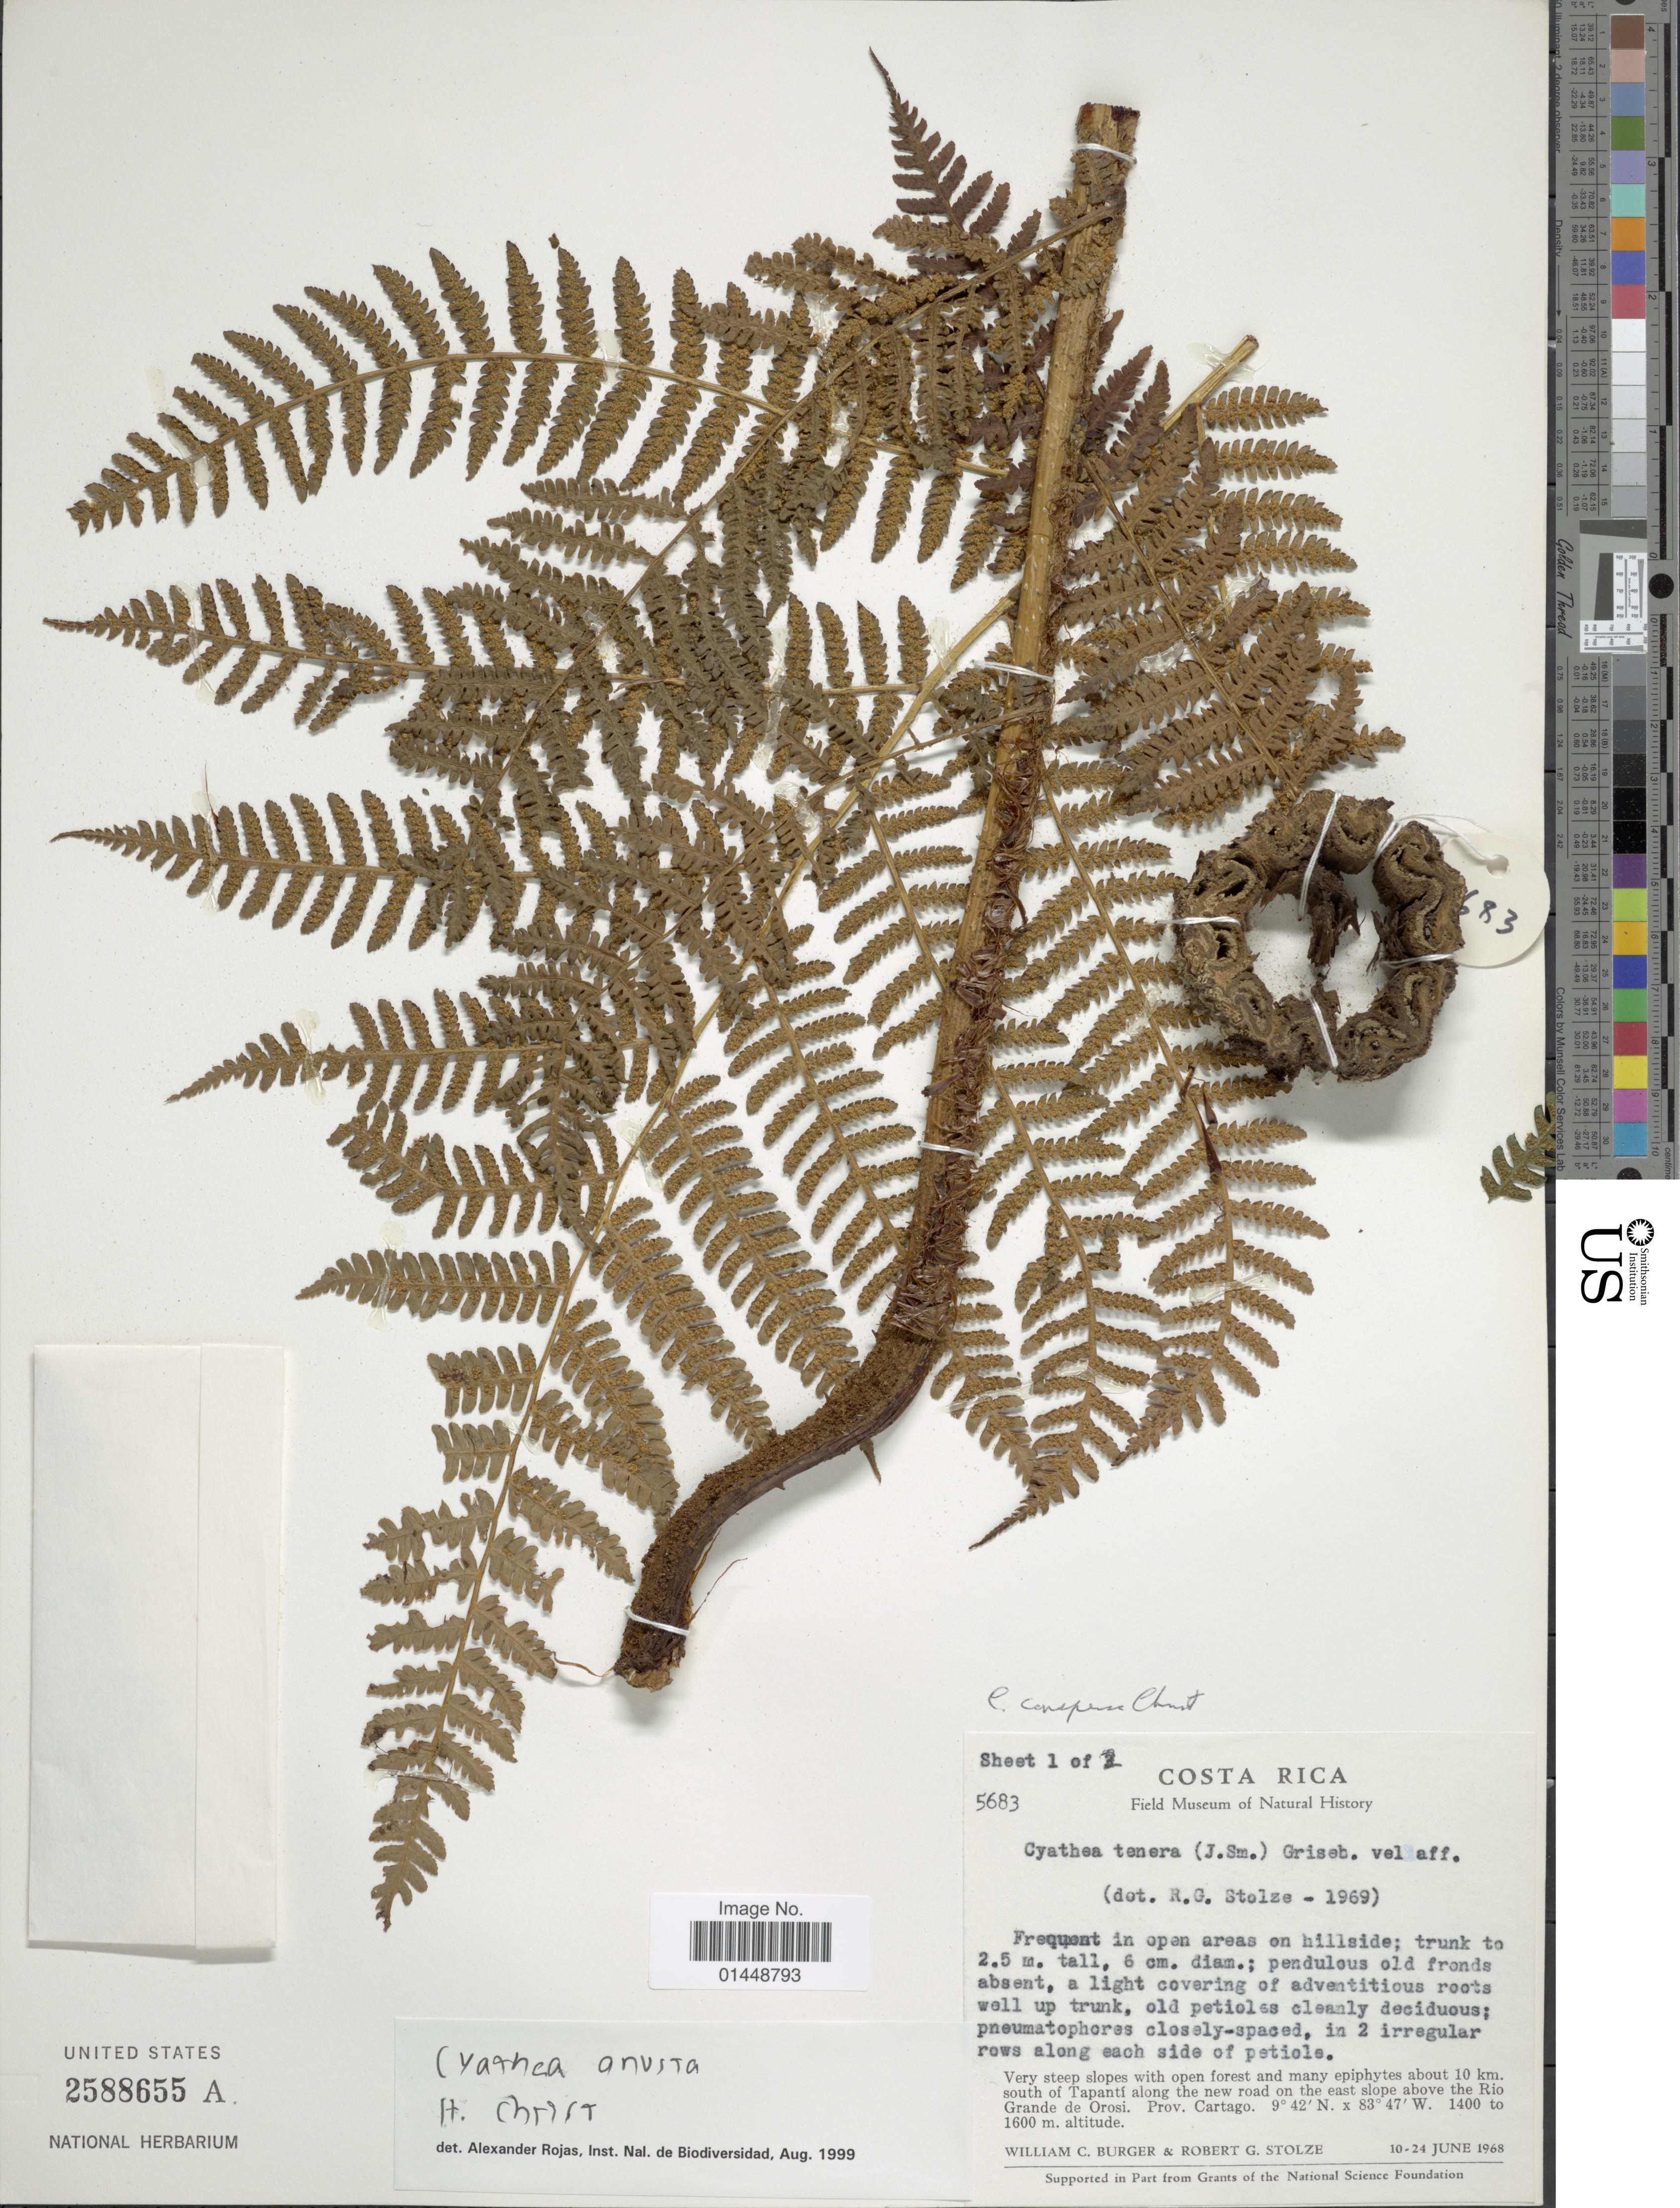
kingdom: Plantae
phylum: Tracheophyta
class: Polypodiopsida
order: Cyatheales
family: Cyatheaceae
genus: Cyathea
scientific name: Cyathea fulva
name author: (M. Martens & Galeotti) Fée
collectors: W. Burger & R. G. Stolze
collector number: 5683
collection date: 1968-06-10/1968-06-24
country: Costa Rica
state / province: Cartago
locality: Very steep slopes with open forest and many epiphytes about 10 km. south of Tapantí along the new road on the east slope above the Rio Grande de Orosi. Prov. Cartago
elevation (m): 1400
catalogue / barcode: US 2588655A